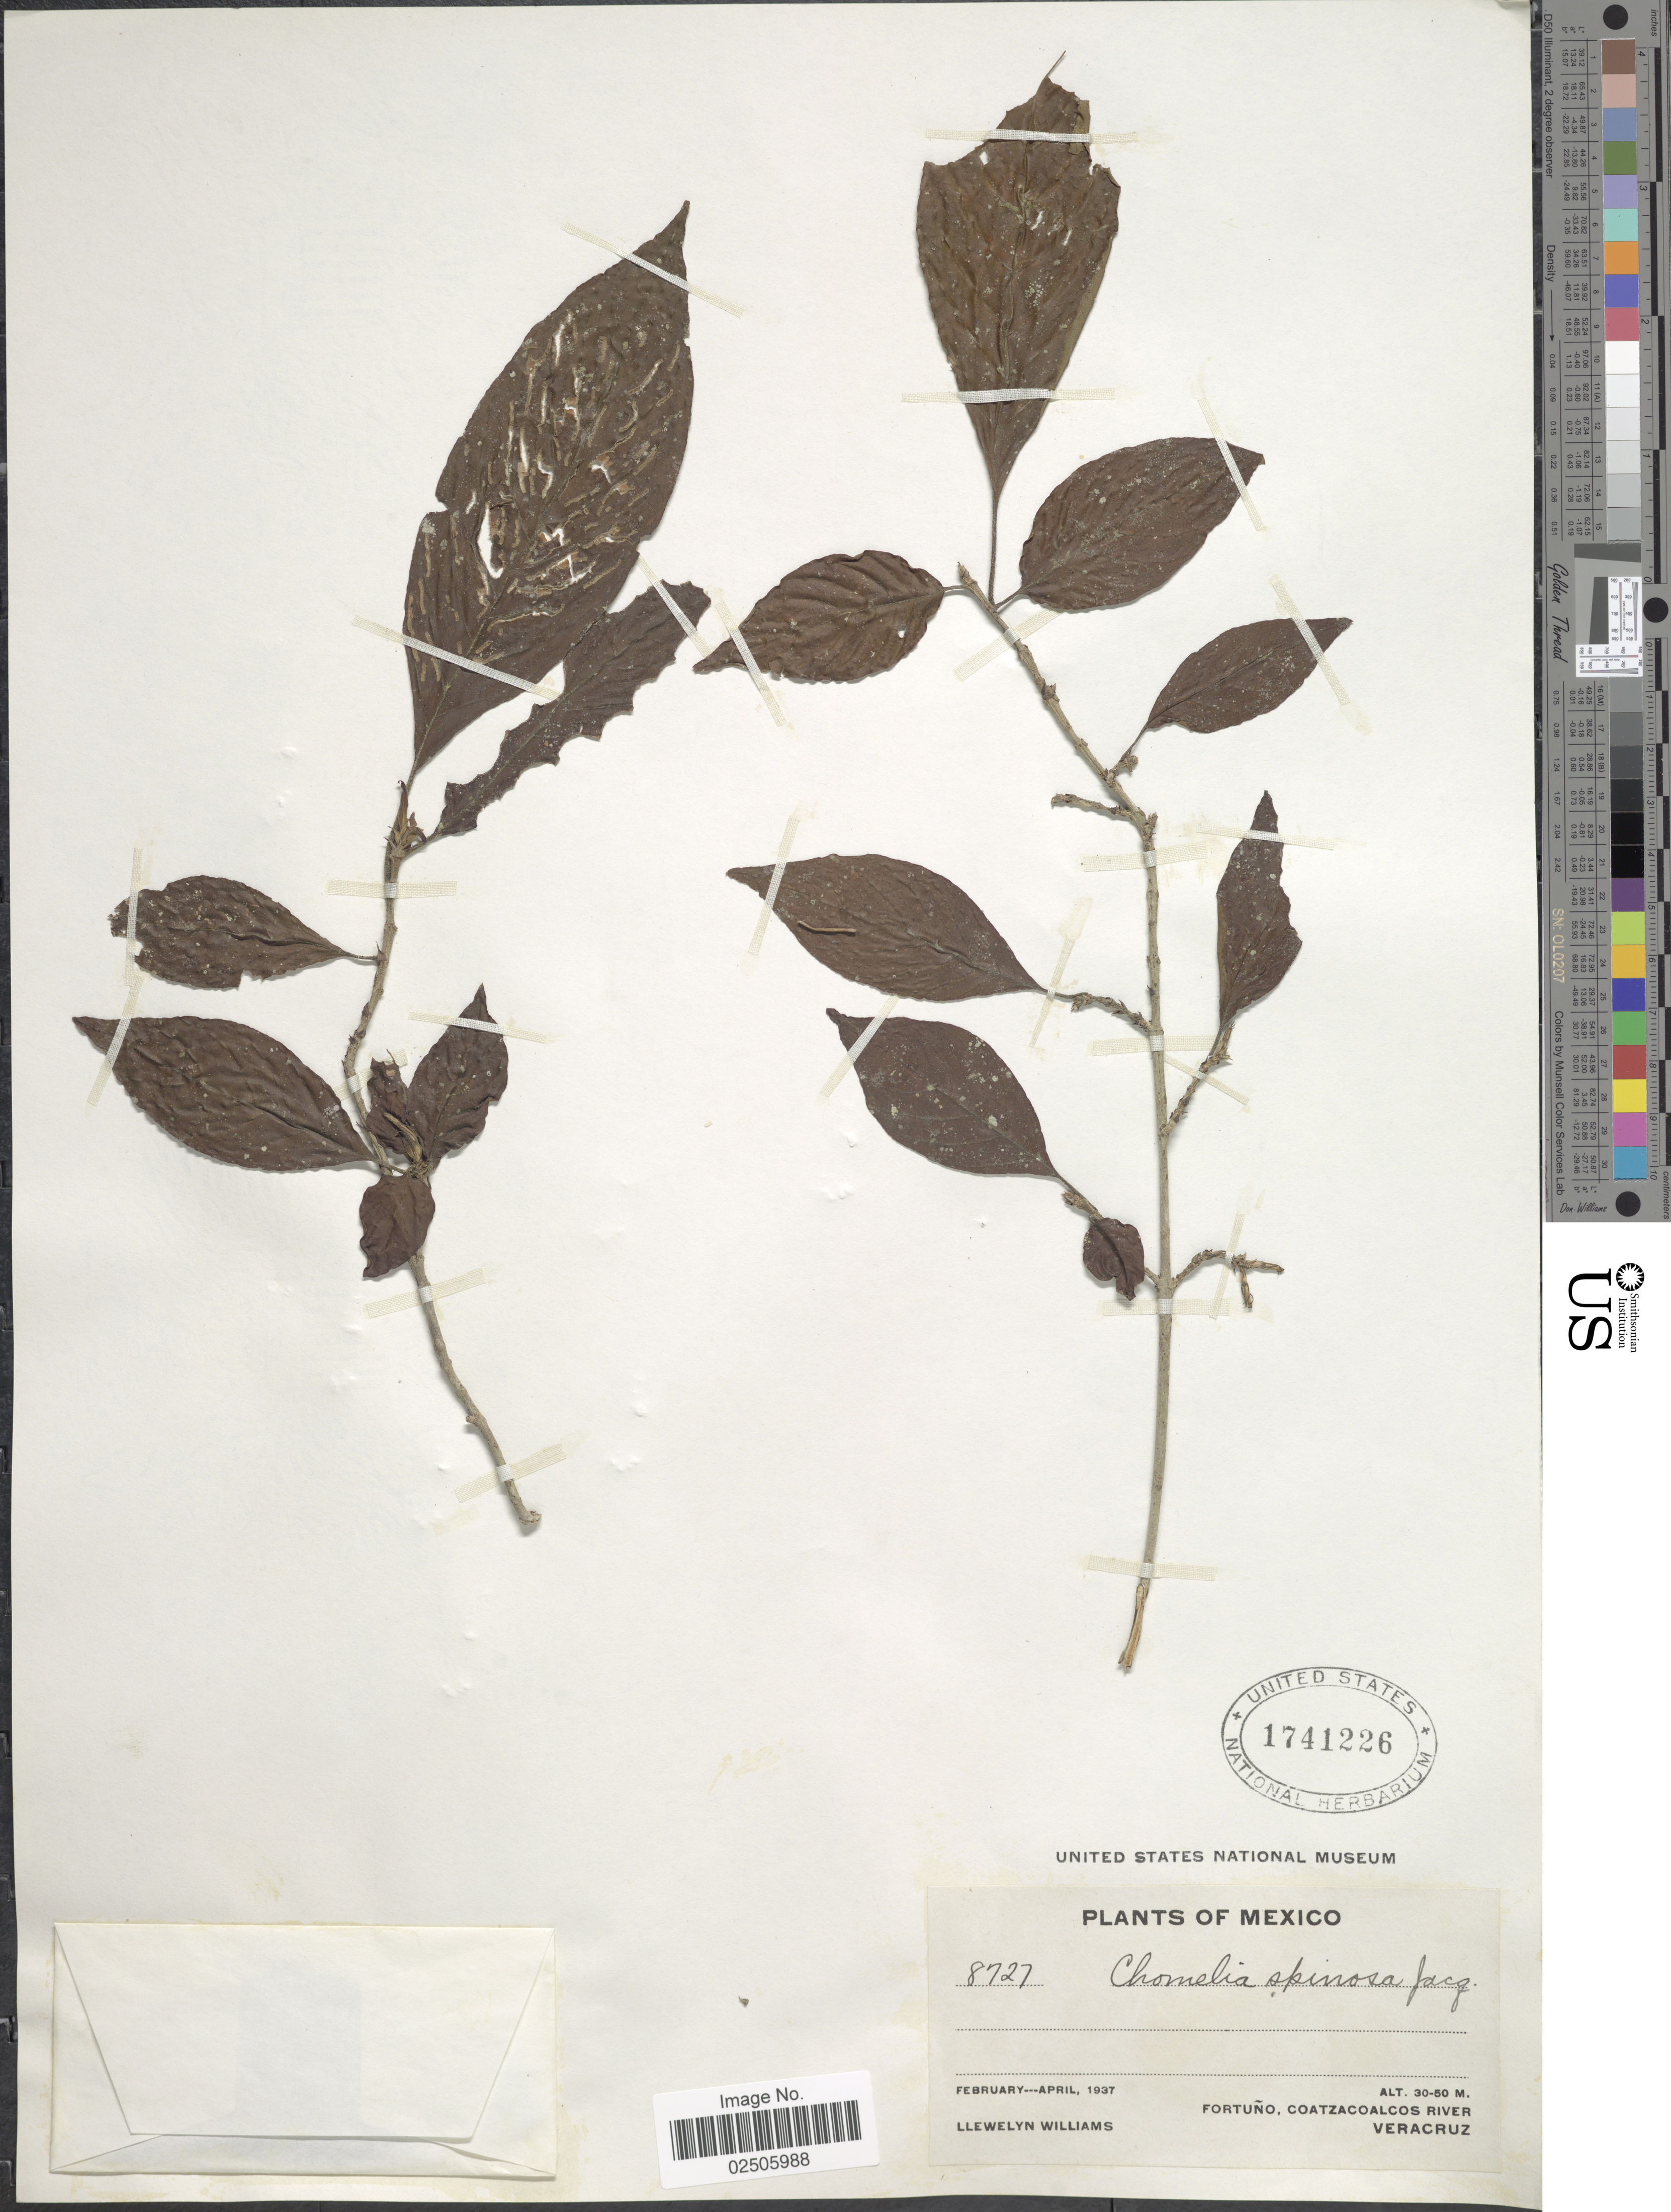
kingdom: Plantae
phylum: Tracheophyta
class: Magnoliopsida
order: Gentianales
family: Rubiaceae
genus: Chomelia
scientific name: Chomelia spinosa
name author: Jacq.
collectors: Ll. Williams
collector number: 8727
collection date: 1937-02/1937-04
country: Mexico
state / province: Veracruz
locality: Fortuno, Coatzacoalcos River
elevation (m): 30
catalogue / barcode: US 1741226